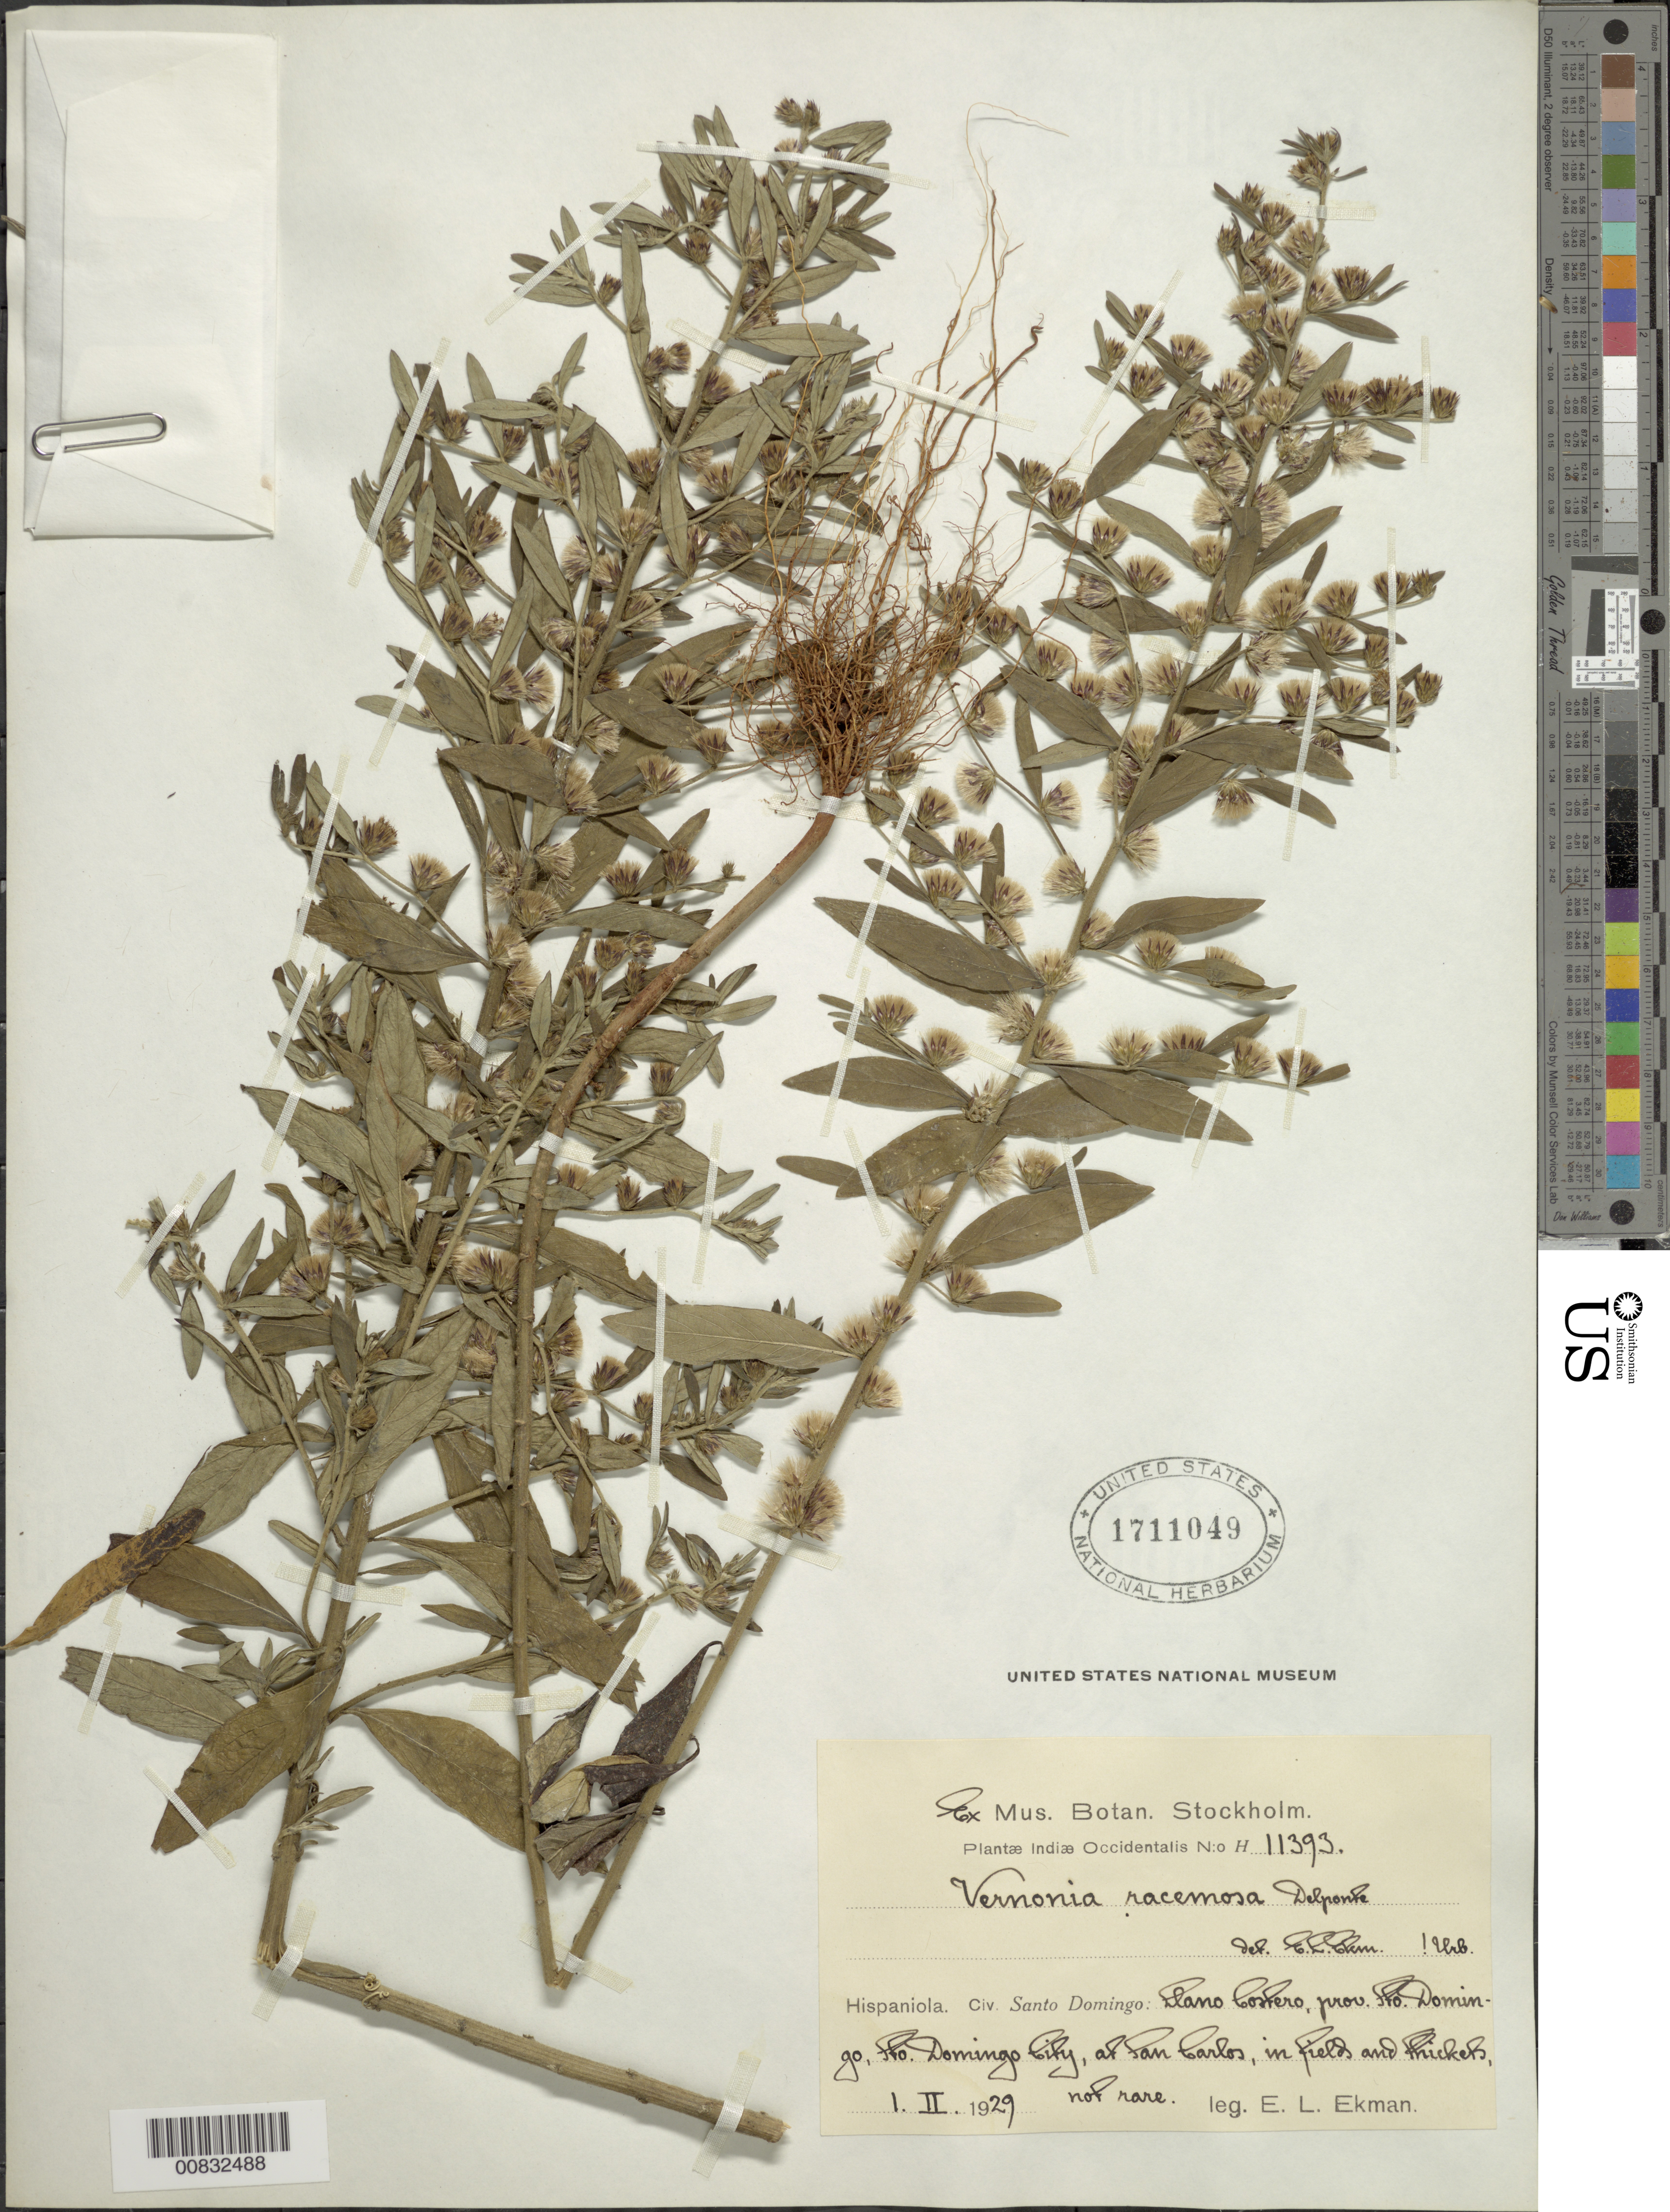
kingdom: Plantae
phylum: Tracheophyta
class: Magnoliopsida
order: Asterales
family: Asteraceae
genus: Lepidaploa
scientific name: Lepidaploa sericea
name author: (Rich.) H. Rob.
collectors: E. L. Ekman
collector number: H 11393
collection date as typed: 01 Feb 1929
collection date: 1929-02-01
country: Dominican Republic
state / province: Distrito Nacional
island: Hispaniola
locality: Llano Costero, Santo Domingo City, at San Carlos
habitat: In fields and thickets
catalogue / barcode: US 1711049